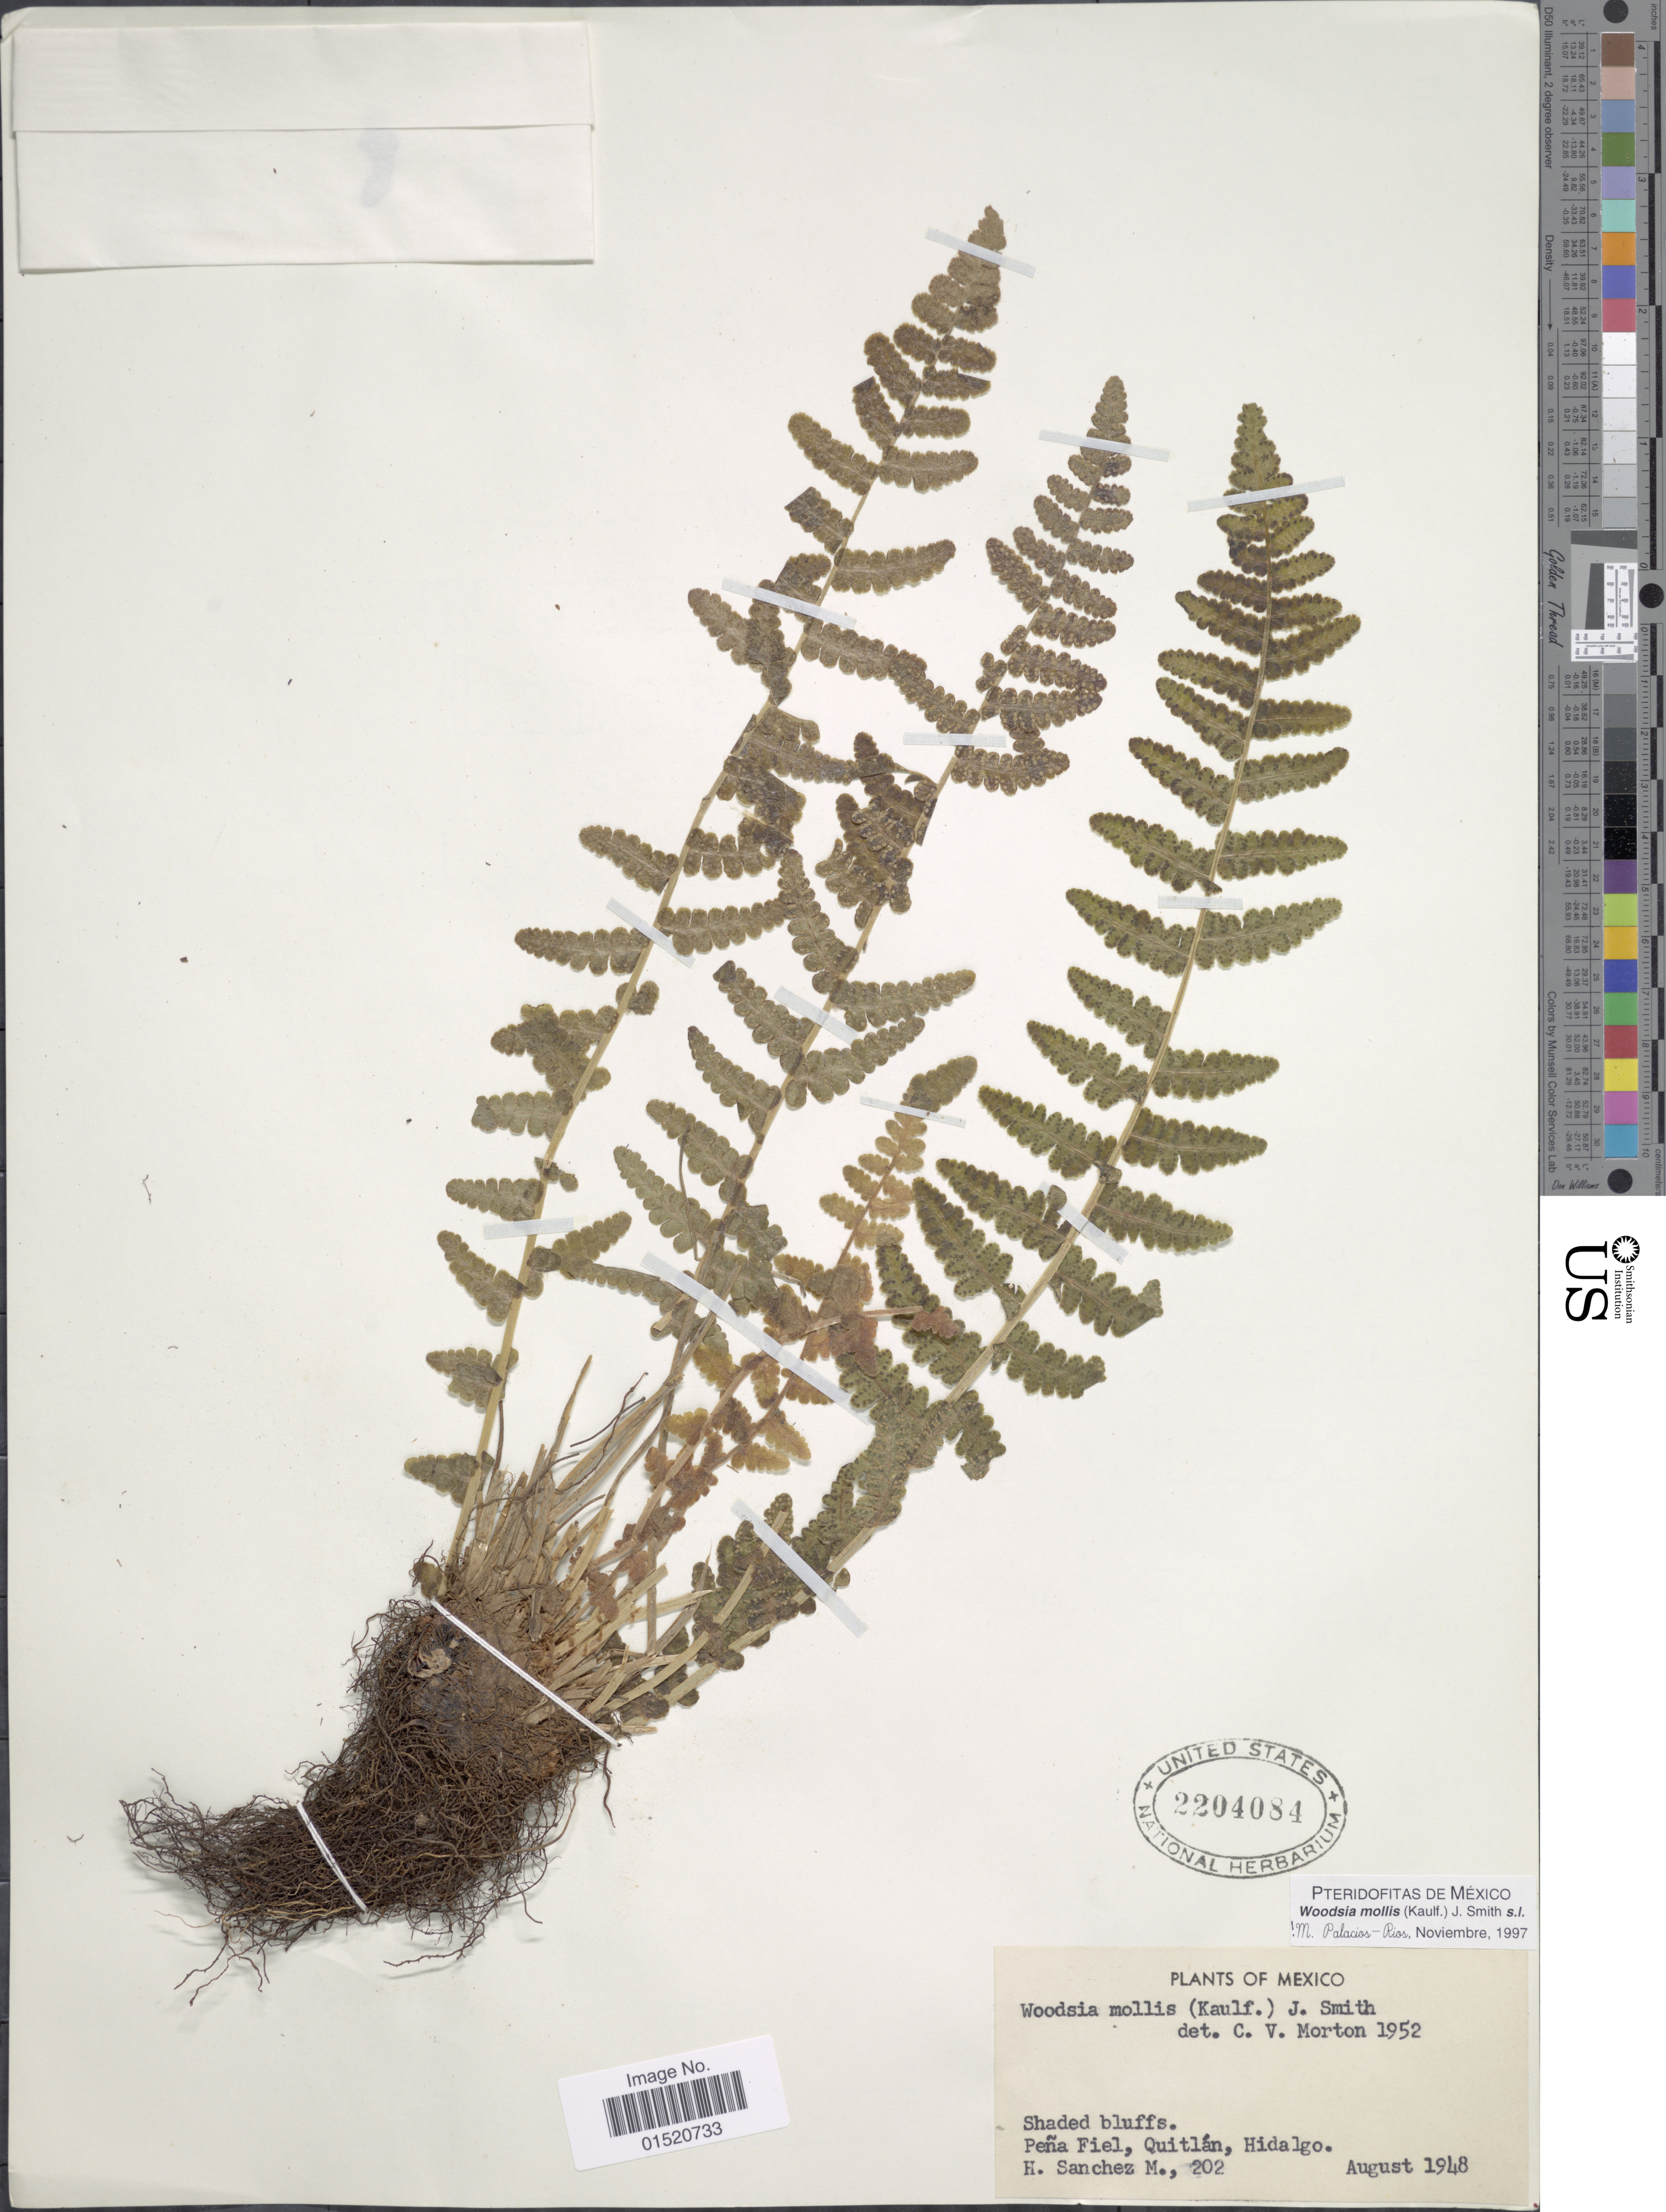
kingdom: Plantae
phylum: Tracheophyta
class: Polypodiopsida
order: Polypodiales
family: Woodsiaceae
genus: Woodsia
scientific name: Woodsia mollis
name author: (Kaulf.) J. Sm.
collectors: H. Sánchez-Mejorada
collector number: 202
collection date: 1948-08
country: Mexico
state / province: Hidalgo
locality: Shaded bluffs, Peña Fiel, Quitlán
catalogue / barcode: US 2204084